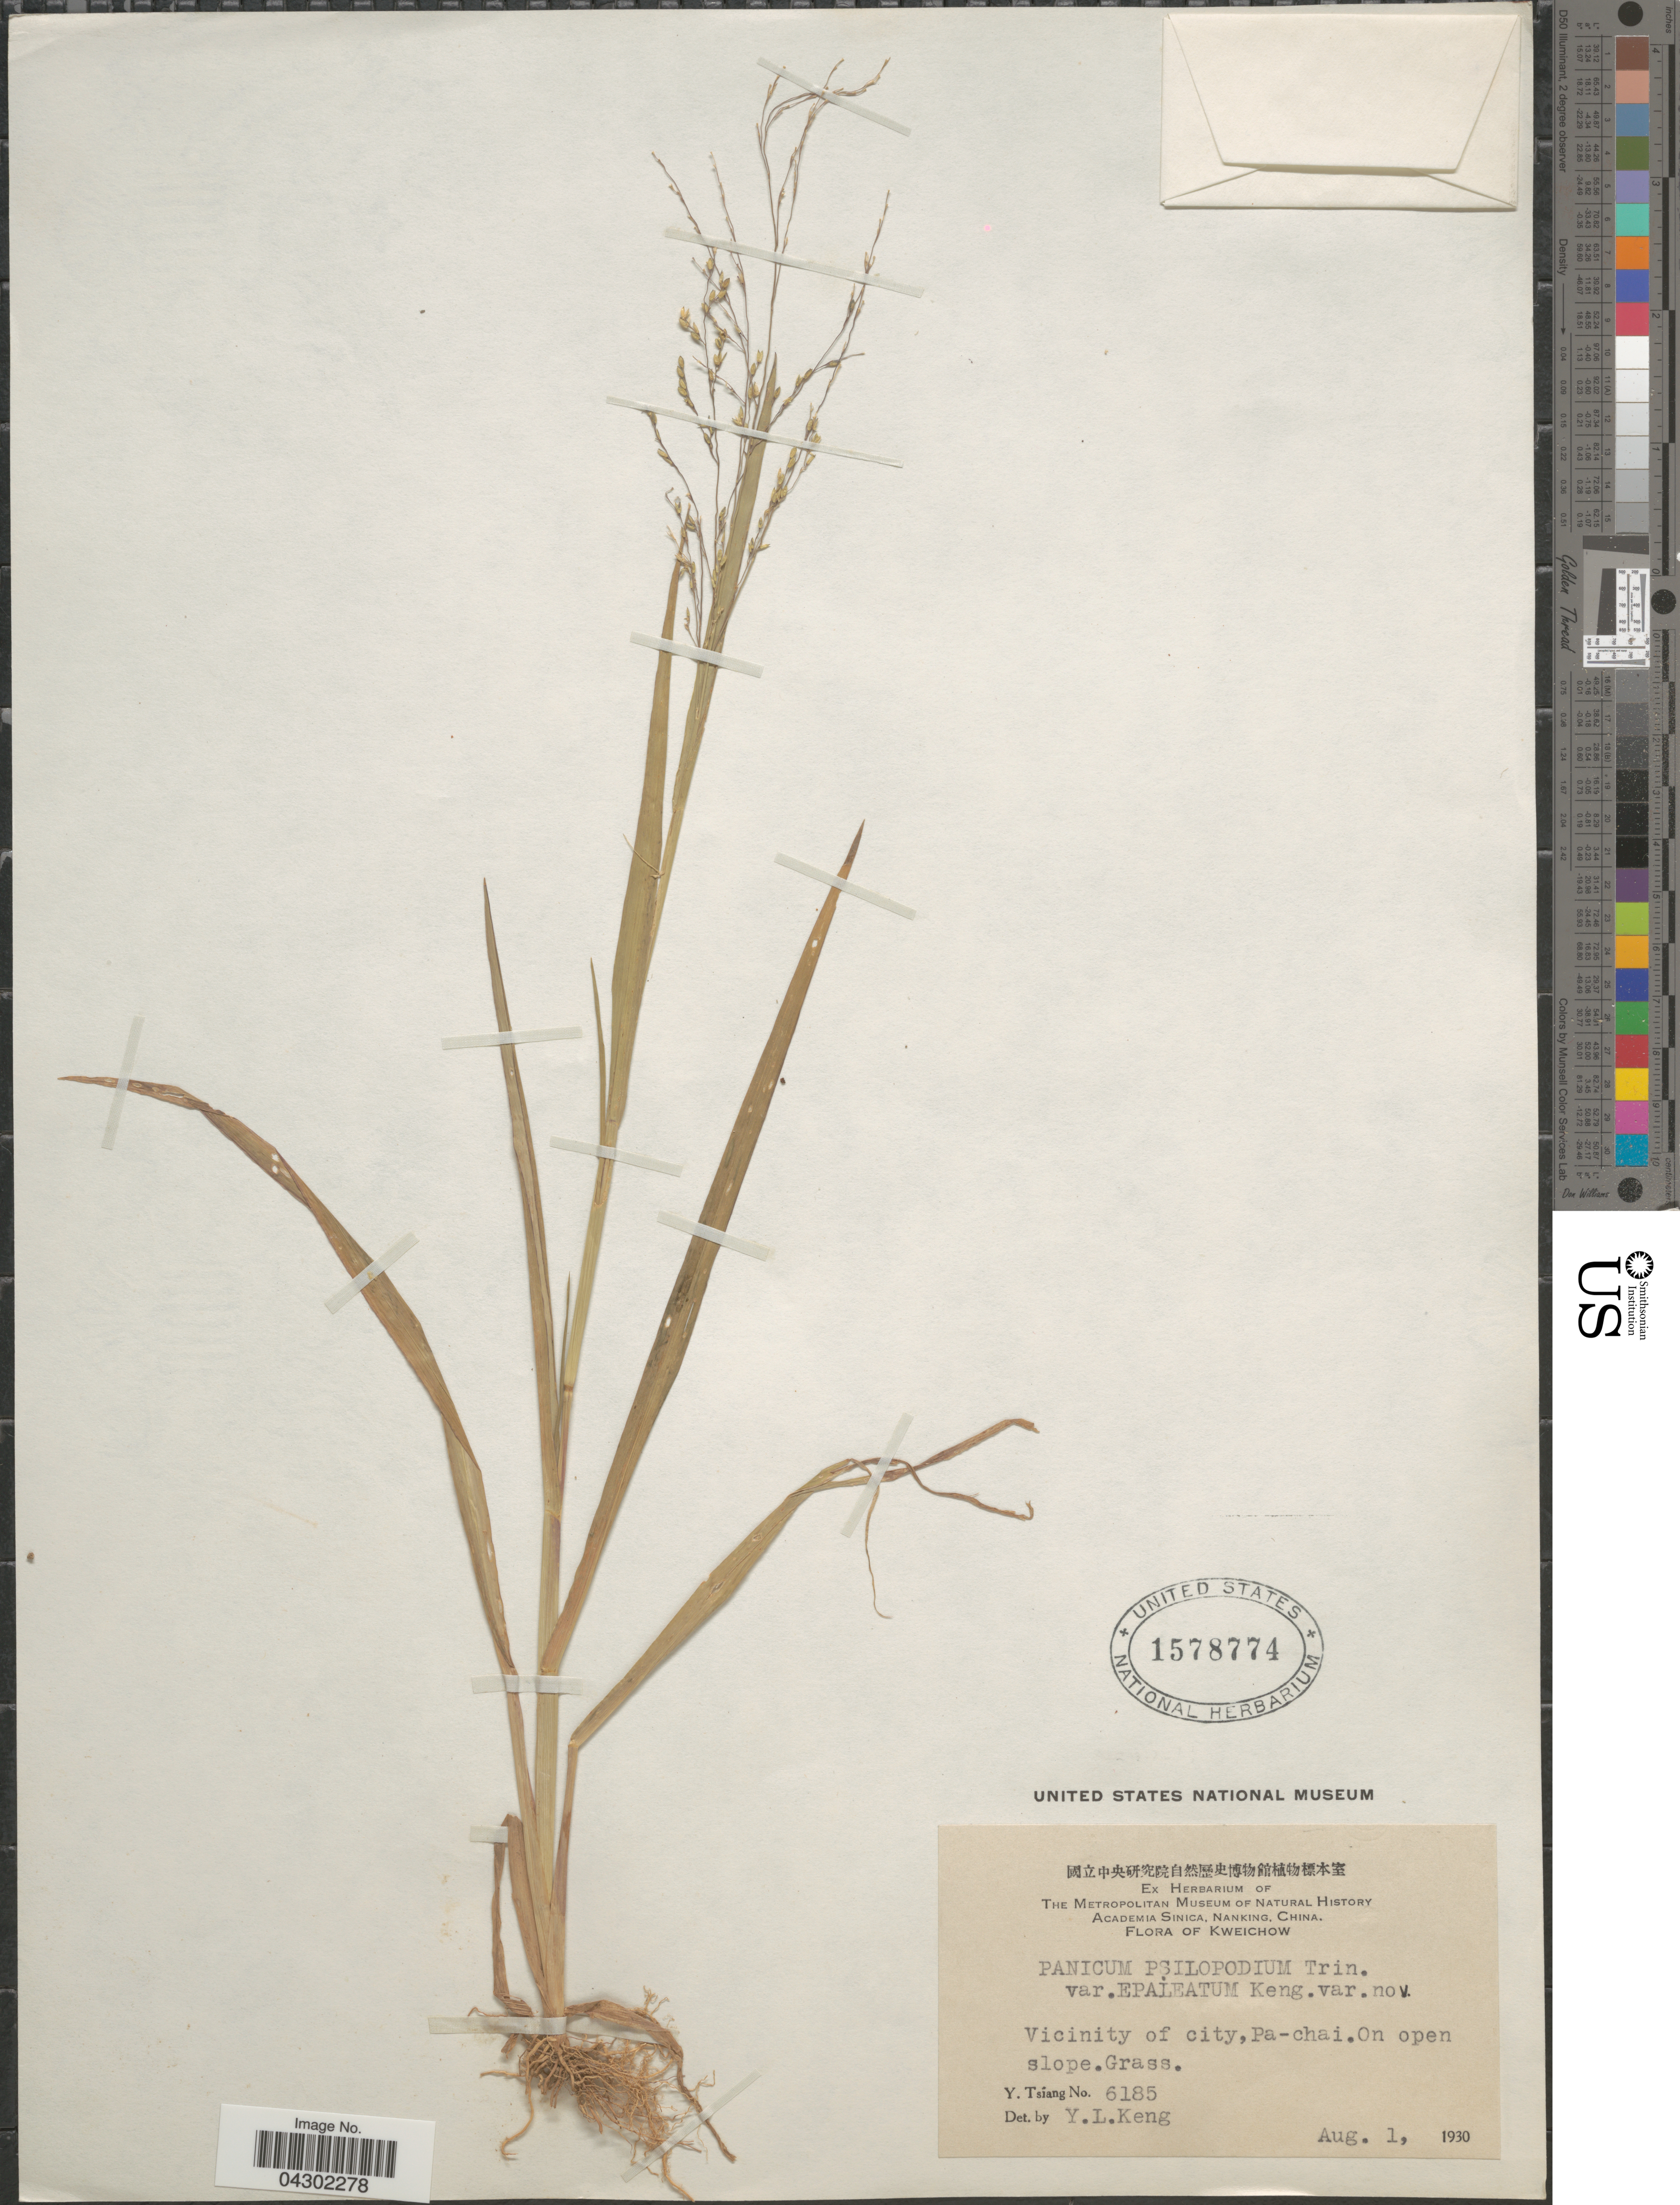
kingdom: Plantae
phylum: Tracheophyta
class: Liliopsida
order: Poales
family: Poaceae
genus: Panicum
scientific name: Panicum sumatrense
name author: P. Roth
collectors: Y. Tsiang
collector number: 6185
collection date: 1930-08-01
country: China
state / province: Guizhou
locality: Kweichow. Vicinity of city,Pa-chai.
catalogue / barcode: US 1578774